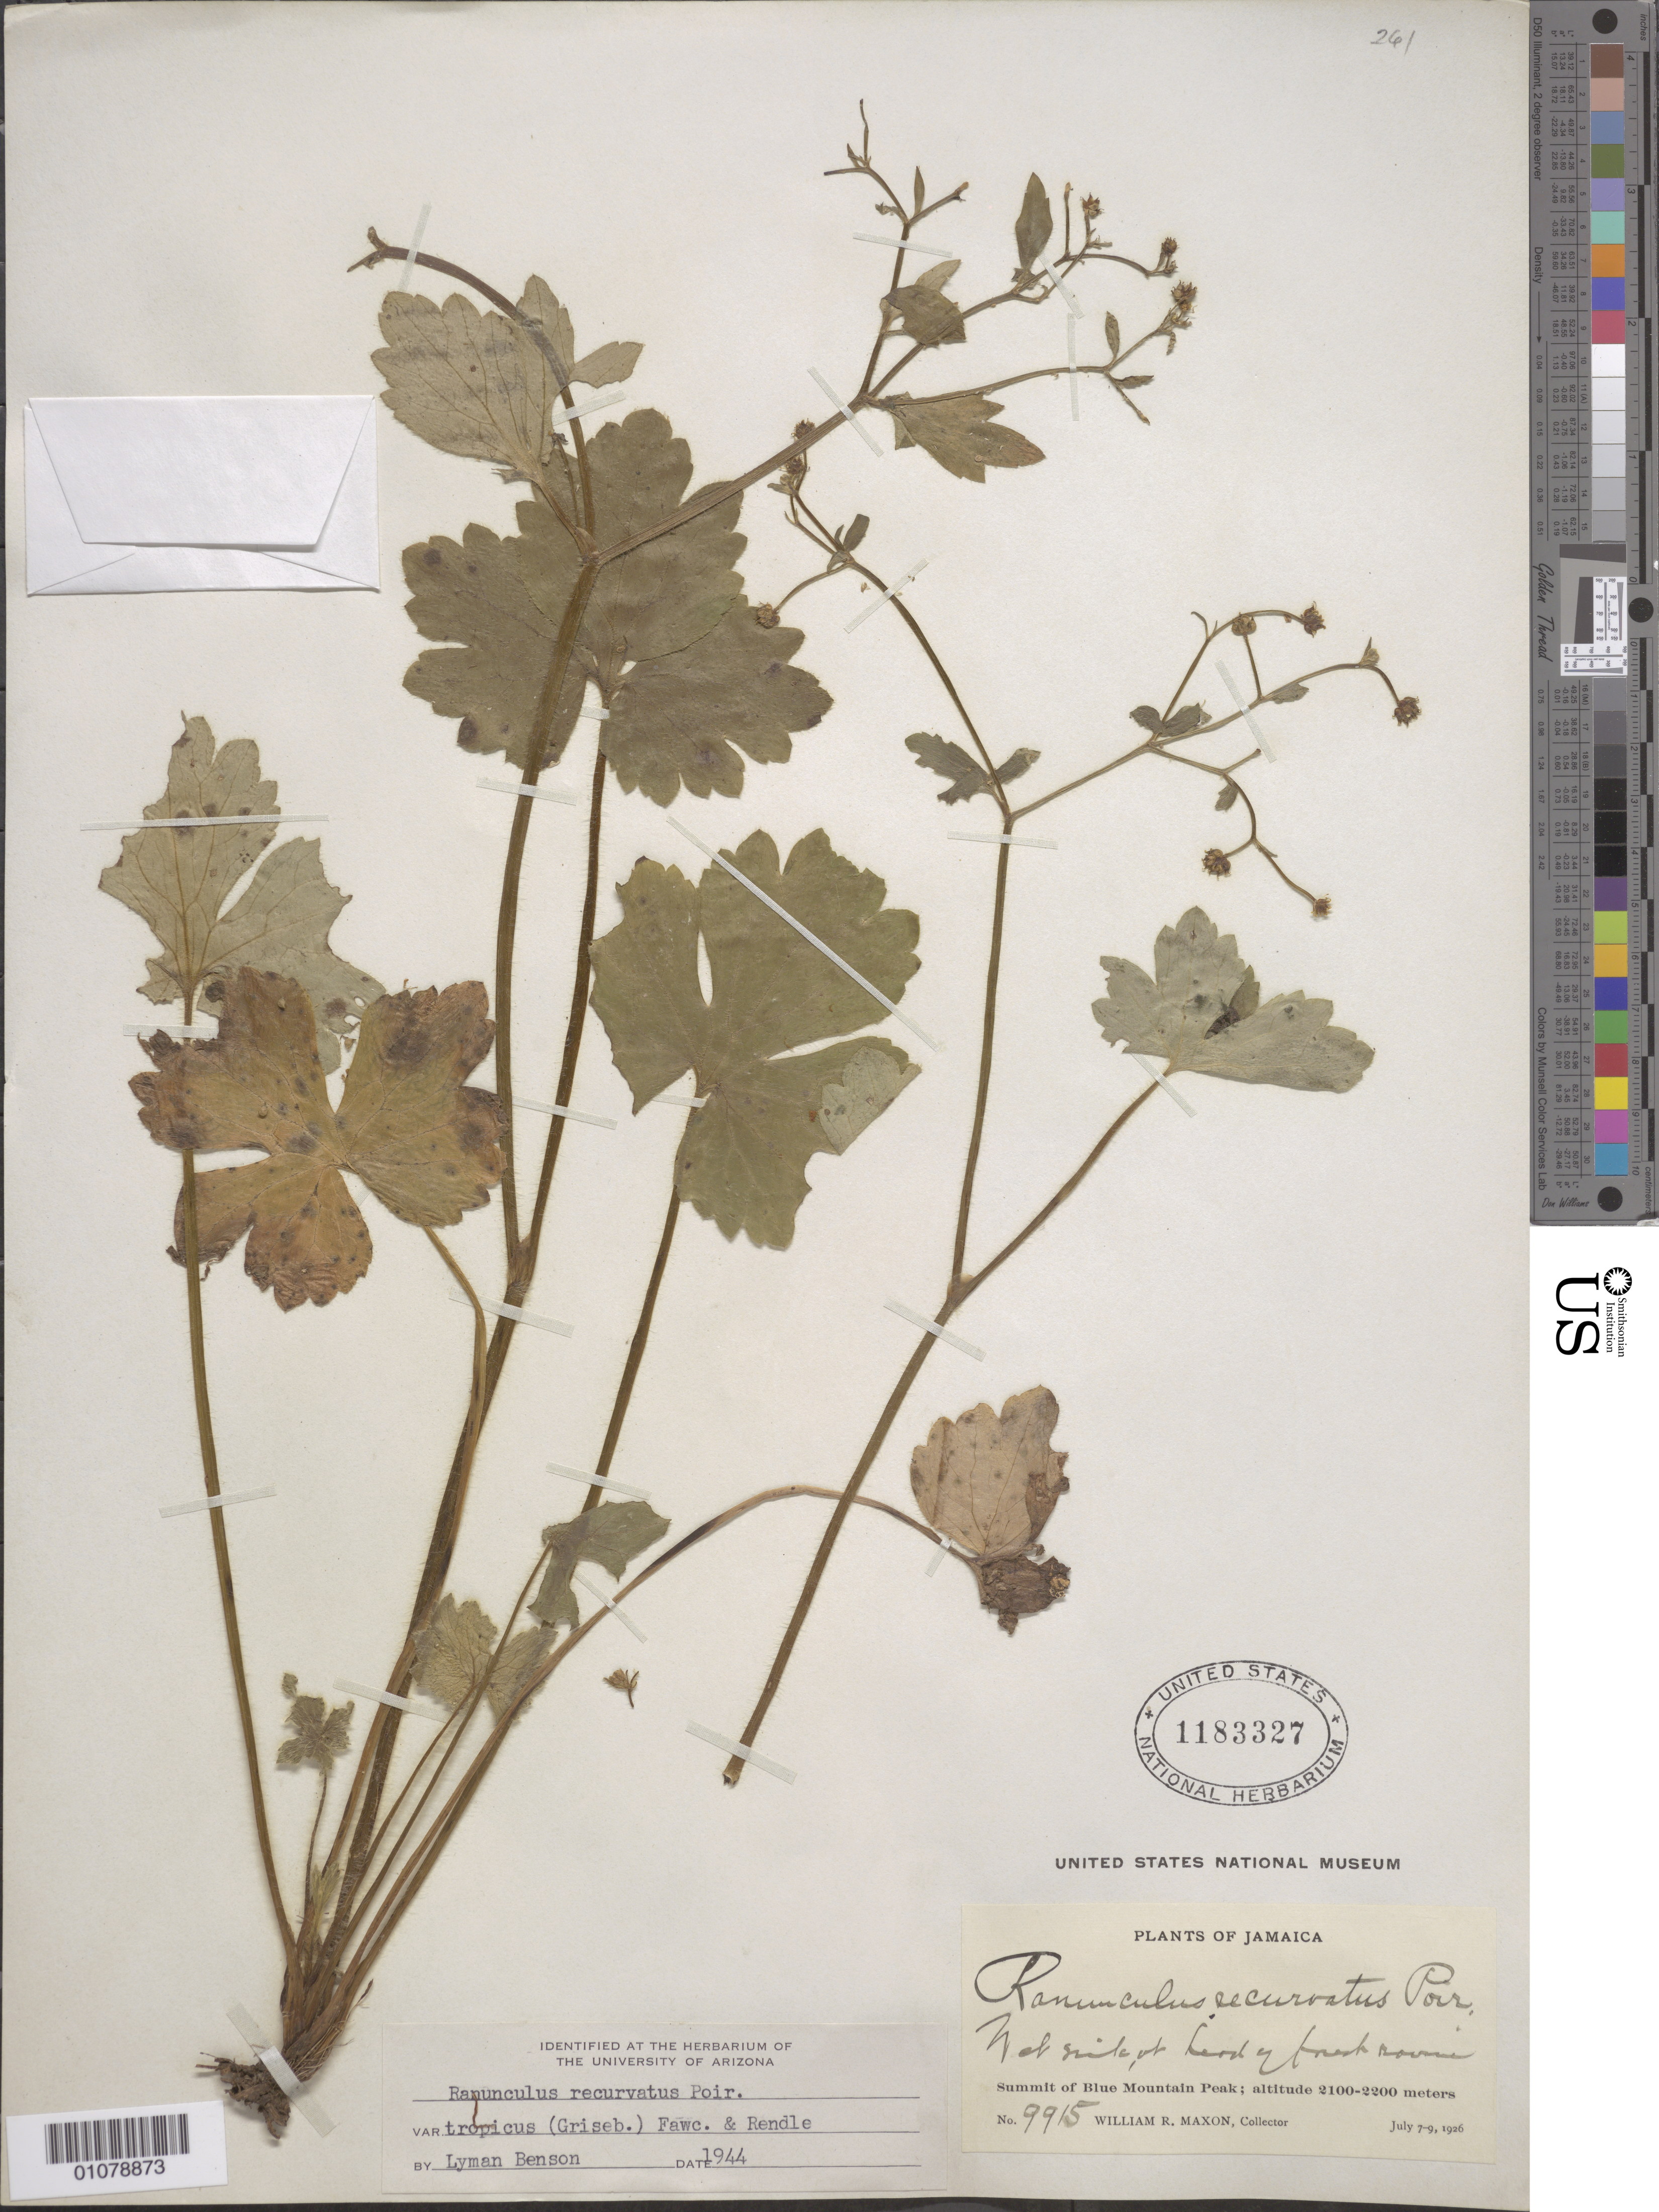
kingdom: Plantae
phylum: Tracheophyta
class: Magnoliopsida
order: Ranunculales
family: Ranunculaceae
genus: Ranunculus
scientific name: Ranunculus recurvatus var. tropicus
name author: (Griseb.) Fawc. & Rendle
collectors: W. R. Maxon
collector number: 9915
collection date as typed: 07 Jul 1926 to 09 Jul 1926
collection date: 1926-07-07/1926-07-09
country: Jamaica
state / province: Portland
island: Jamaica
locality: Summit of Blue Mountain Peak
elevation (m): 2100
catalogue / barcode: US 1183327